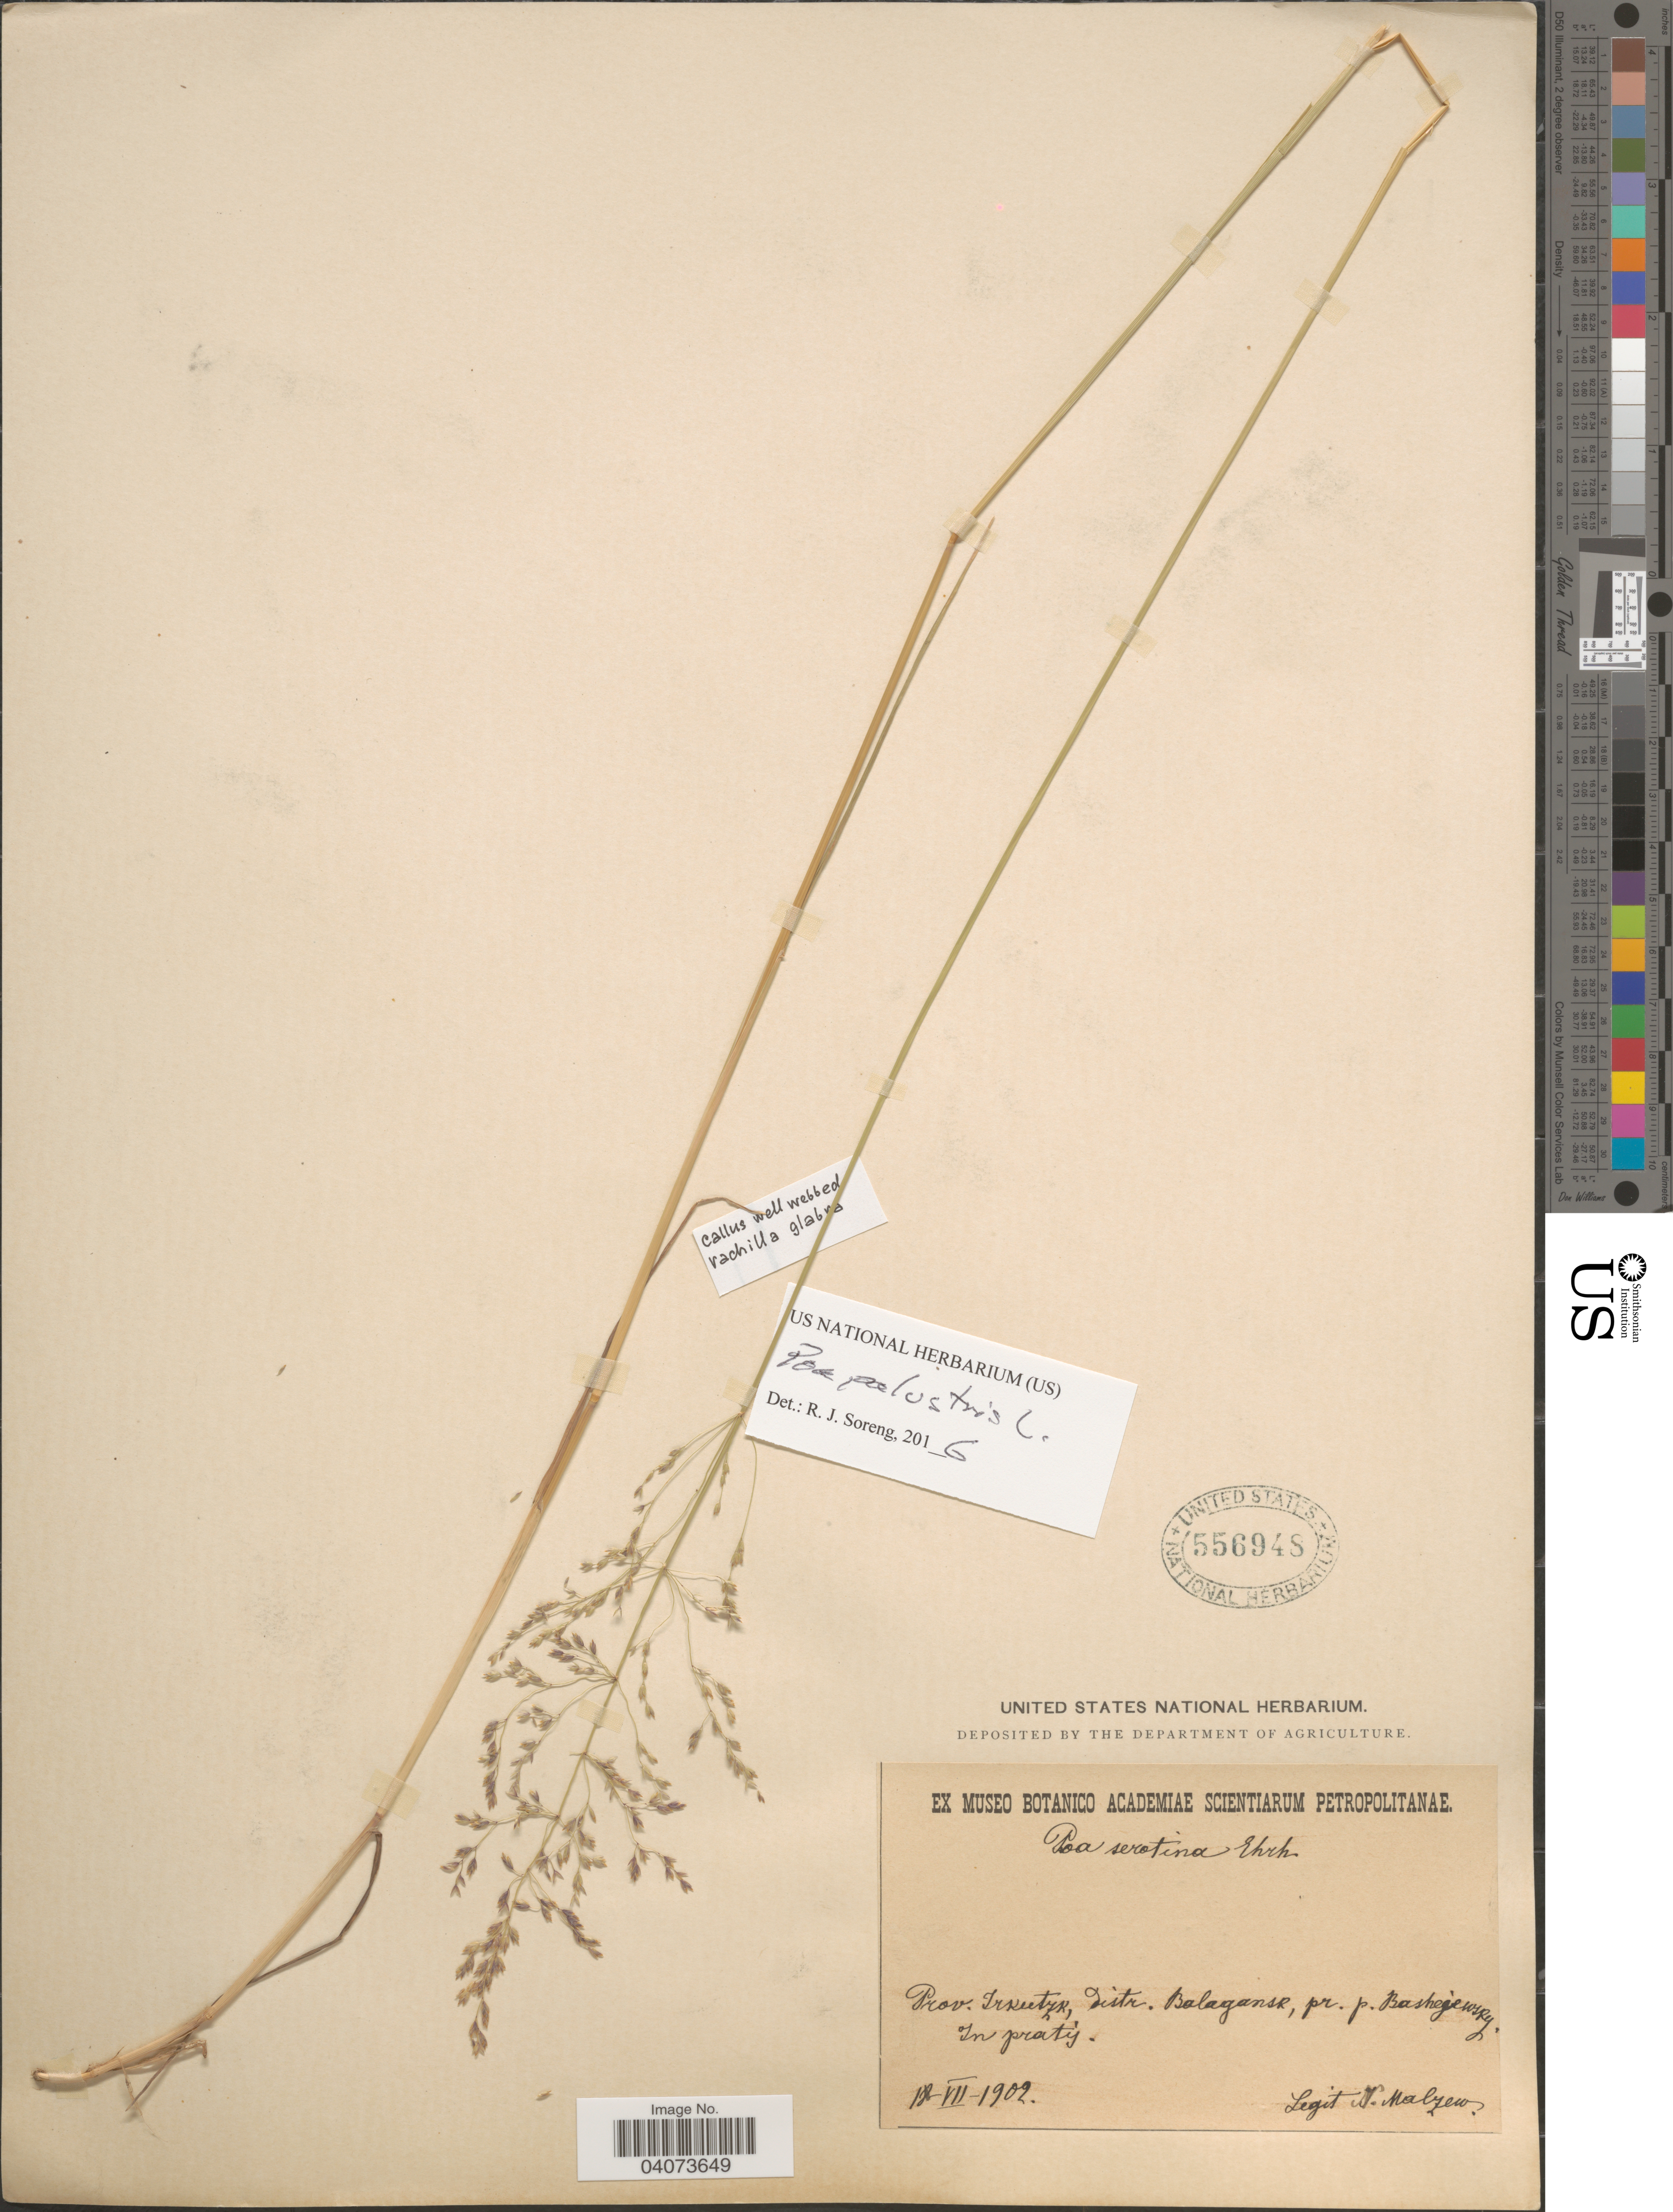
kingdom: Plantae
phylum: Tracheophyta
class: Liliopsida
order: Poales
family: Poaceae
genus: Poa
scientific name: Poa palustris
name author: L.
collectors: N. Malzew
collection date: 1902-07-18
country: Russian Federation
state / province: Irkutsk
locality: Prov. Irkutzk, distr. Balagansk, pr. p. Bashejewsky.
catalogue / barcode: US 556948